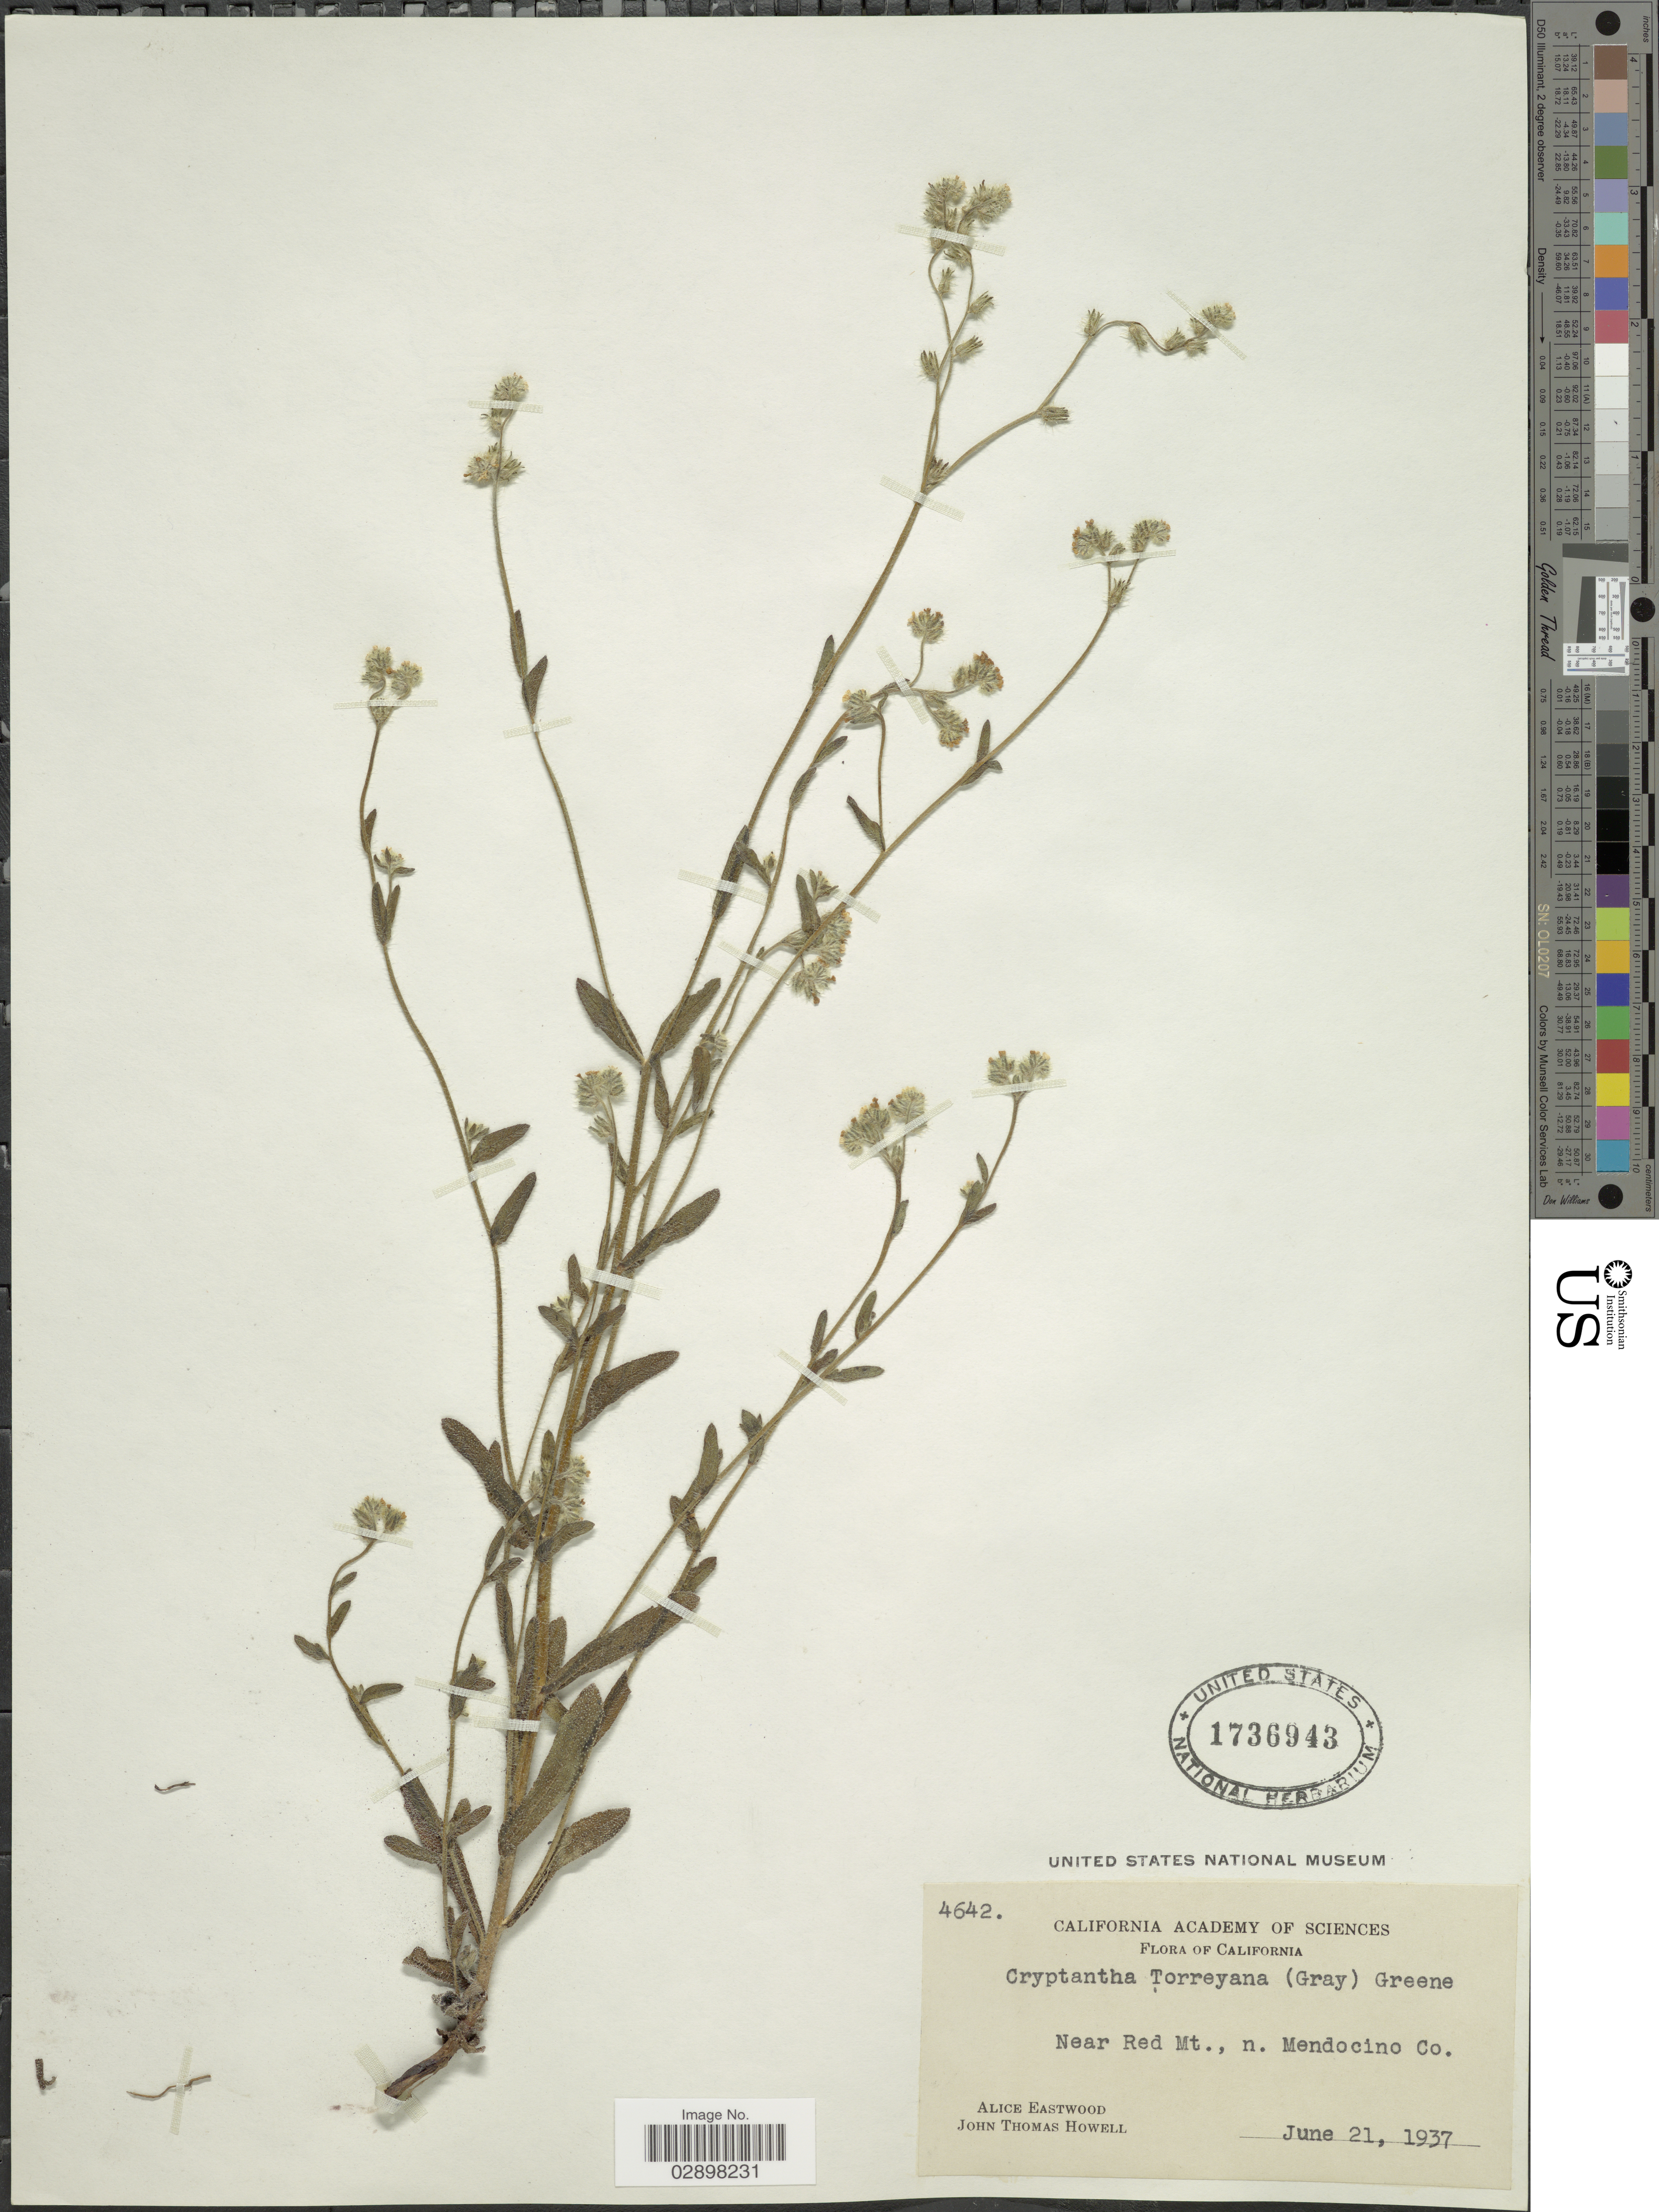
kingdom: Plantae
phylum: Tracheophyta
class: Magnoliopsida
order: Boraginales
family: Boraginaceae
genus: Cryptantha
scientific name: Cryptantha torreyana var. genuina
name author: I.M. Johnst.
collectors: A. Eastwood & J. T. Howell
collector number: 4642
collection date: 1937-06-21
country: United States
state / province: California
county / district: Mendocino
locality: Near Red Mt., n. Mendocino Co.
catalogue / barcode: US 1736943